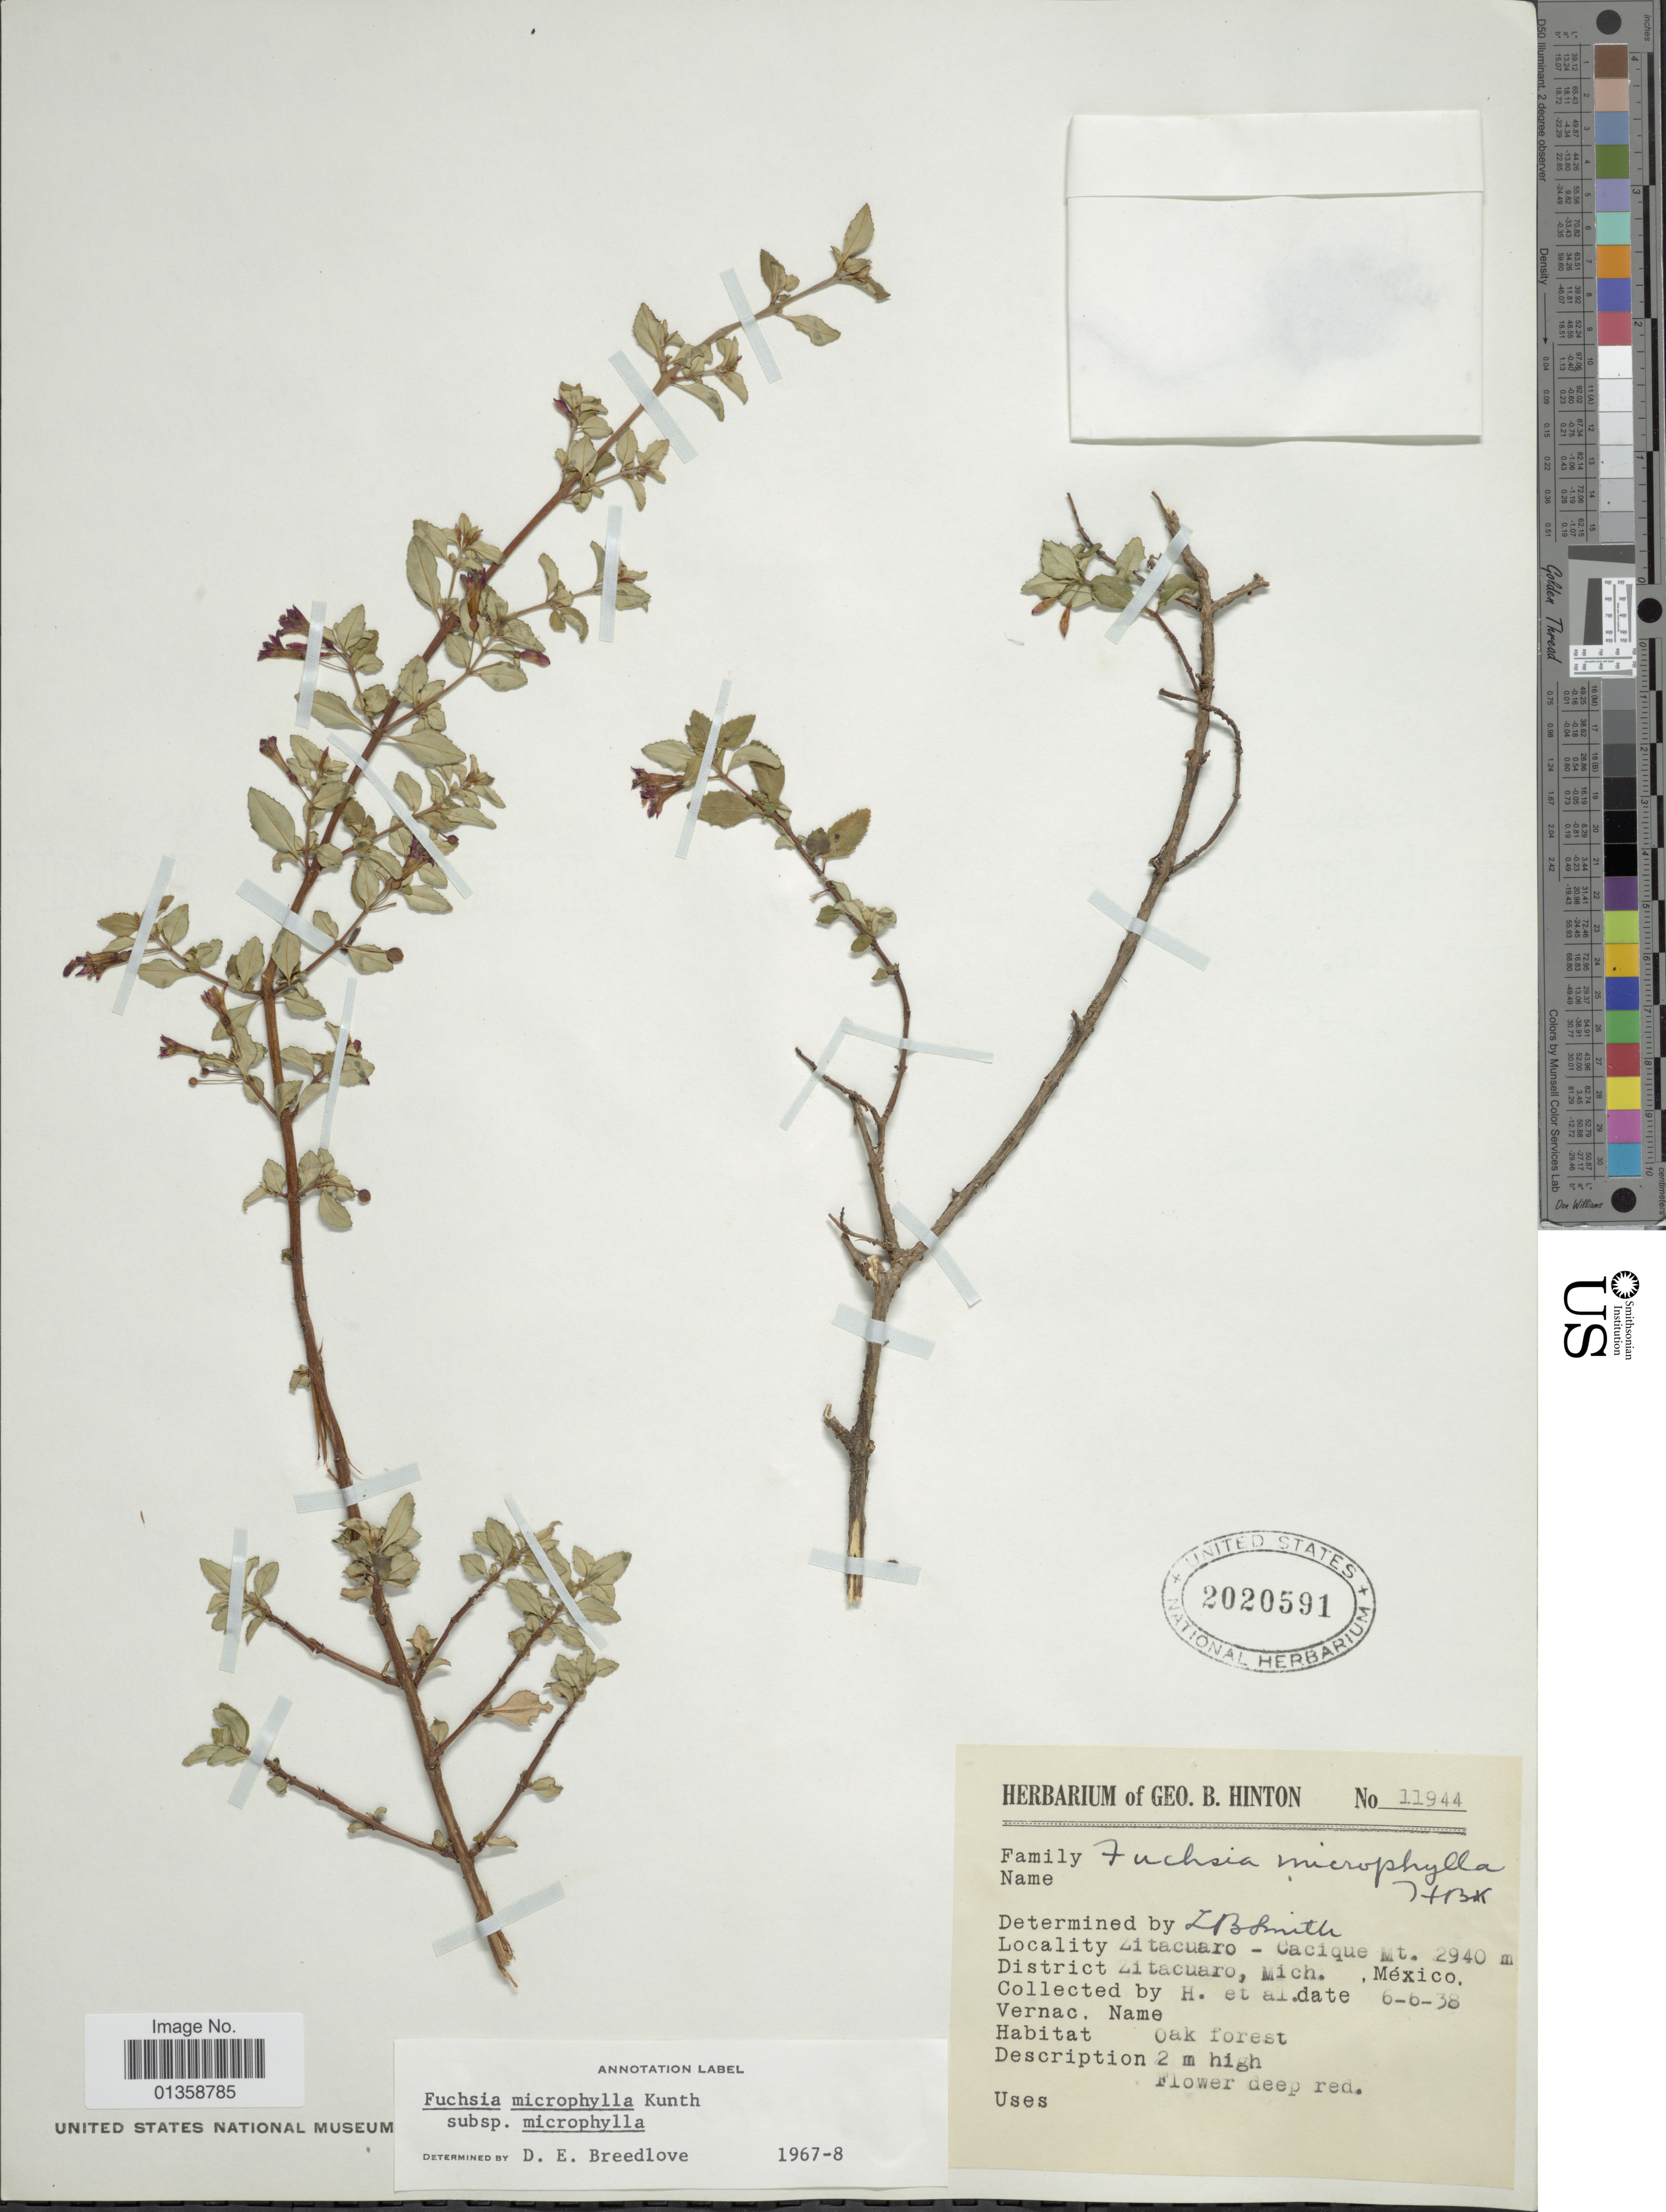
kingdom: Plantae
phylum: Tracheophyta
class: Magnoliopsida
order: Myrtales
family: Onagraceae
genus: Fuchsia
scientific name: Fuchsia microphylla subsp. microphylla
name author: Kunth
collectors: G. B. Hinton & et al.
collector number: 11944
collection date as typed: Transcribed d/m/y: 6/6/38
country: Mexico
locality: Zitacuaro - Cacique Mt., District Zitacuaro, Mich.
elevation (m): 2940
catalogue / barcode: US 2020591